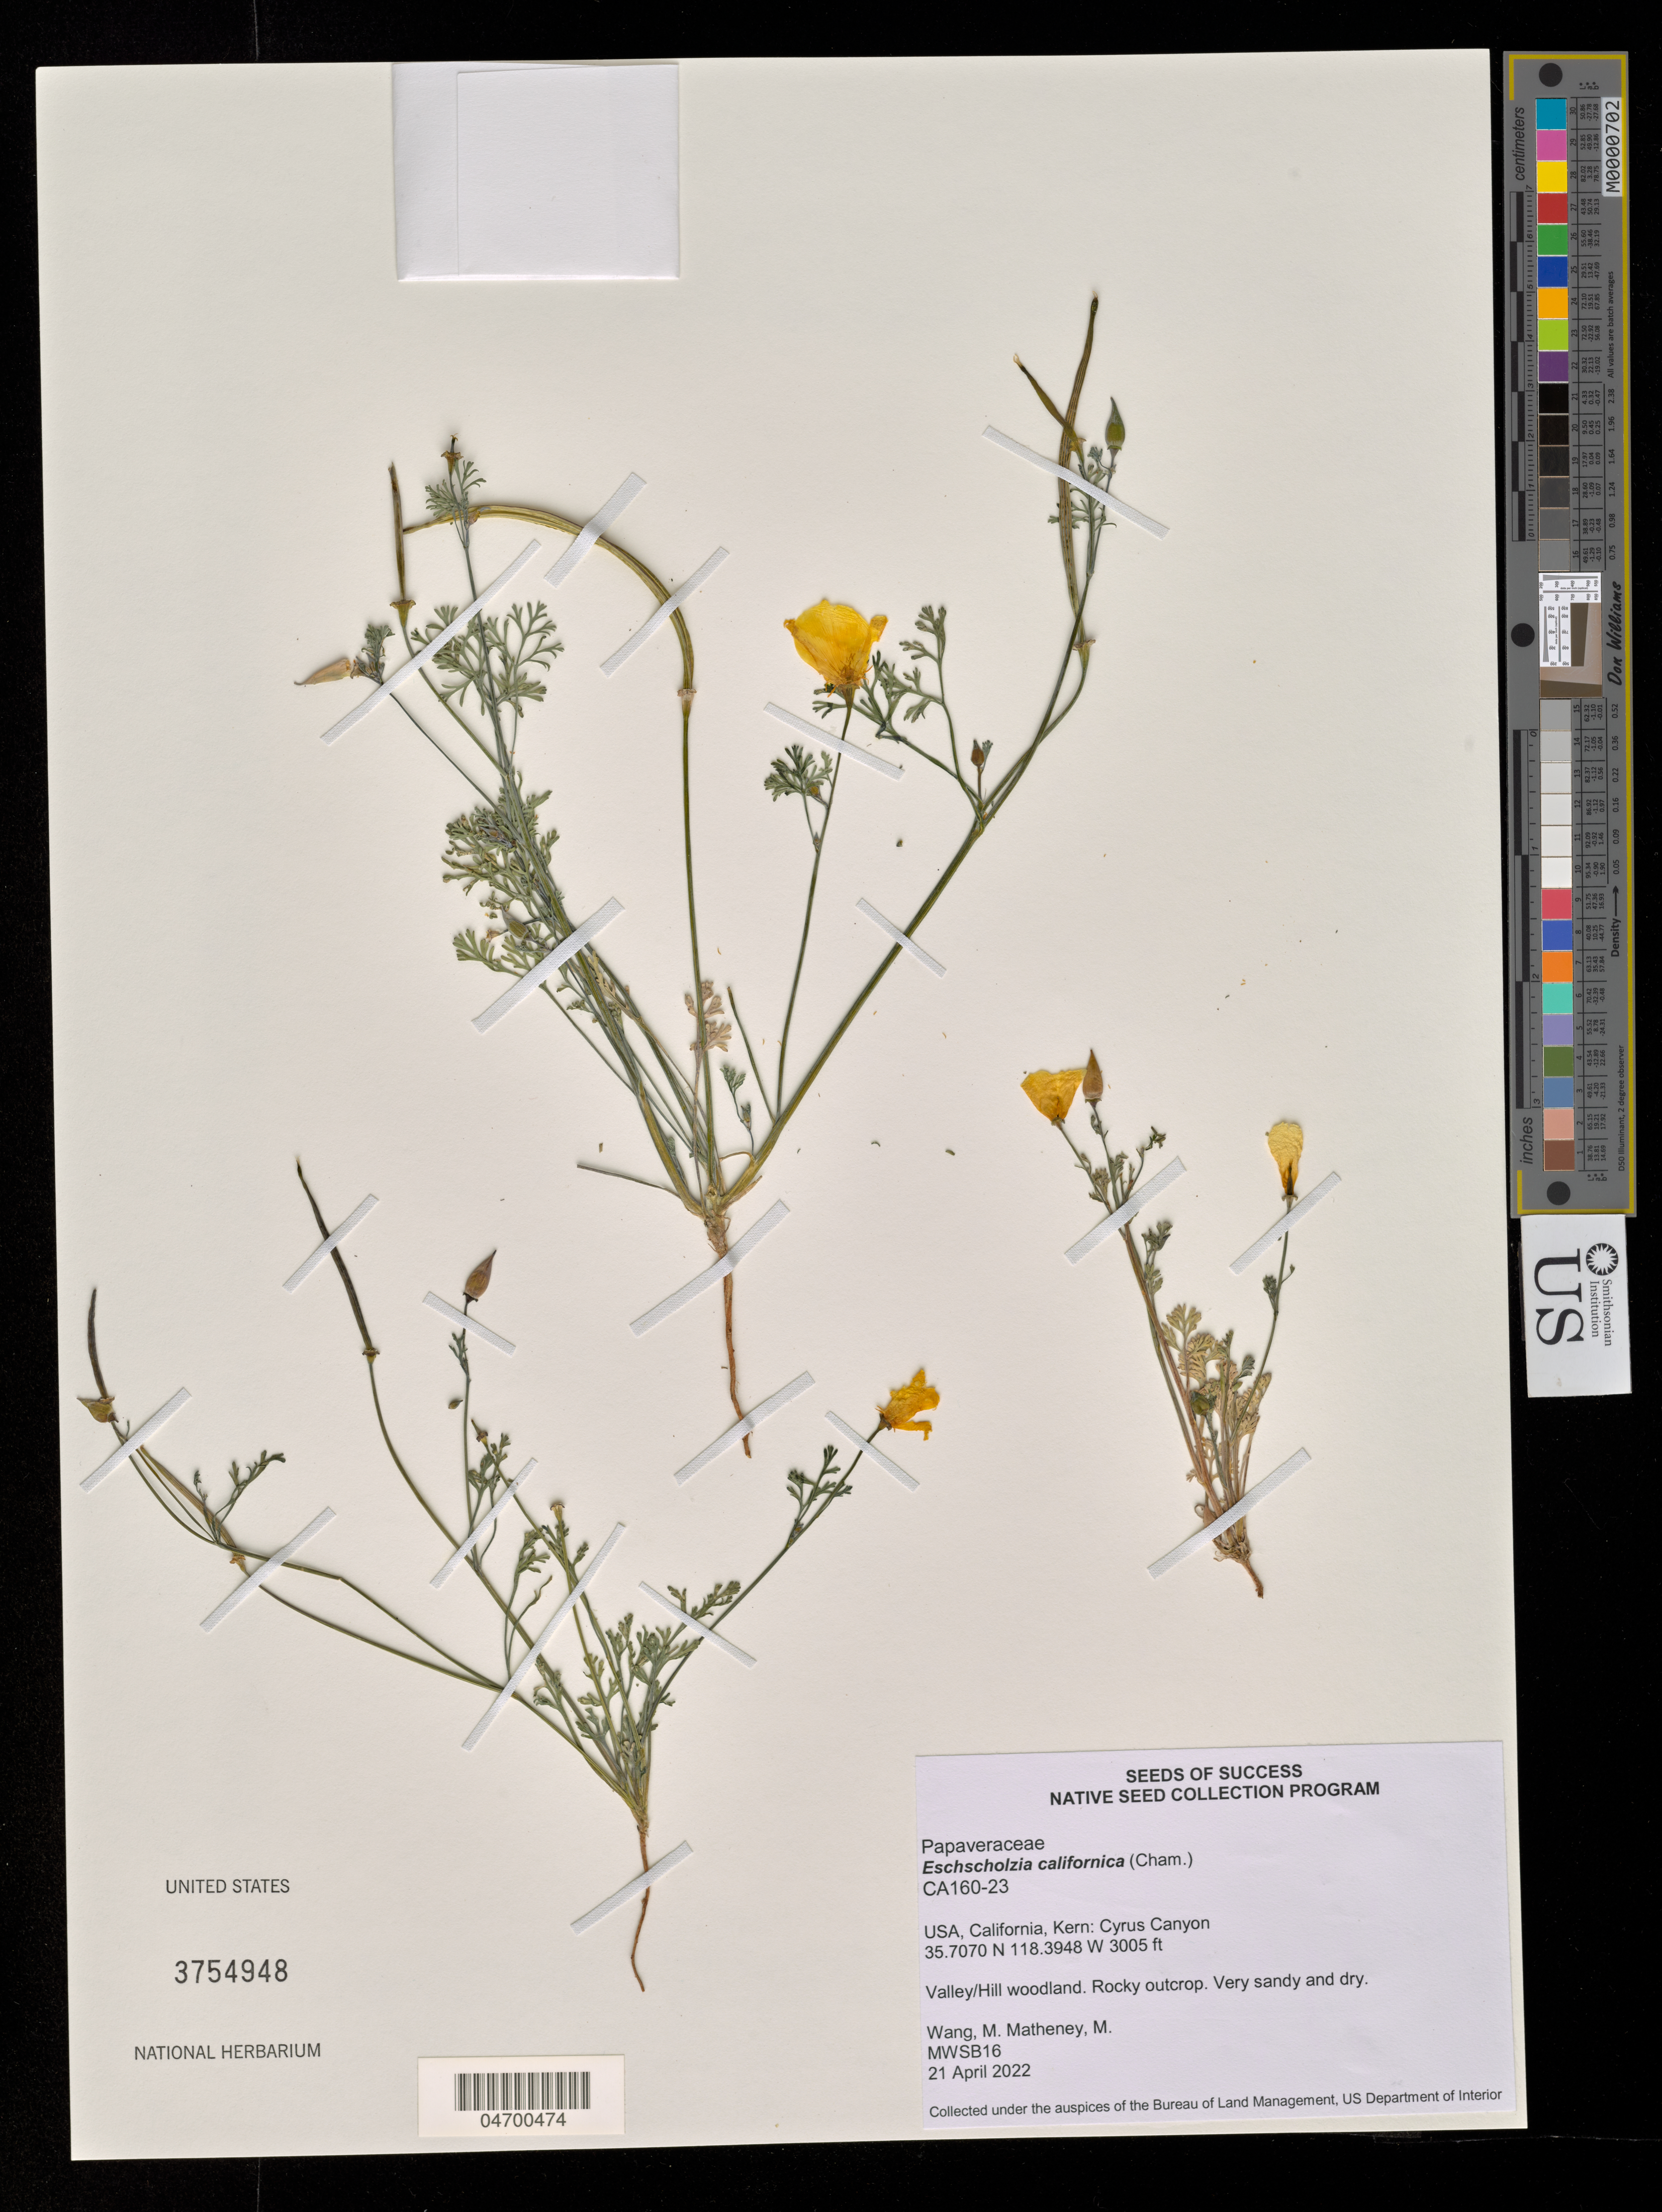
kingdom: Plantae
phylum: Tracheophyta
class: Magnoliopsida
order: Ranunculales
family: Papaveraceae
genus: Eschscholzia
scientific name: Eschscholzia californica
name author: Cham.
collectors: M. Wang & H. Collins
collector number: MWSB16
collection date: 2022-04-21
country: United States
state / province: California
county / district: Kern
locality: Kern: Cyrus Canyon.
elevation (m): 916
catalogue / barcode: US 3754948